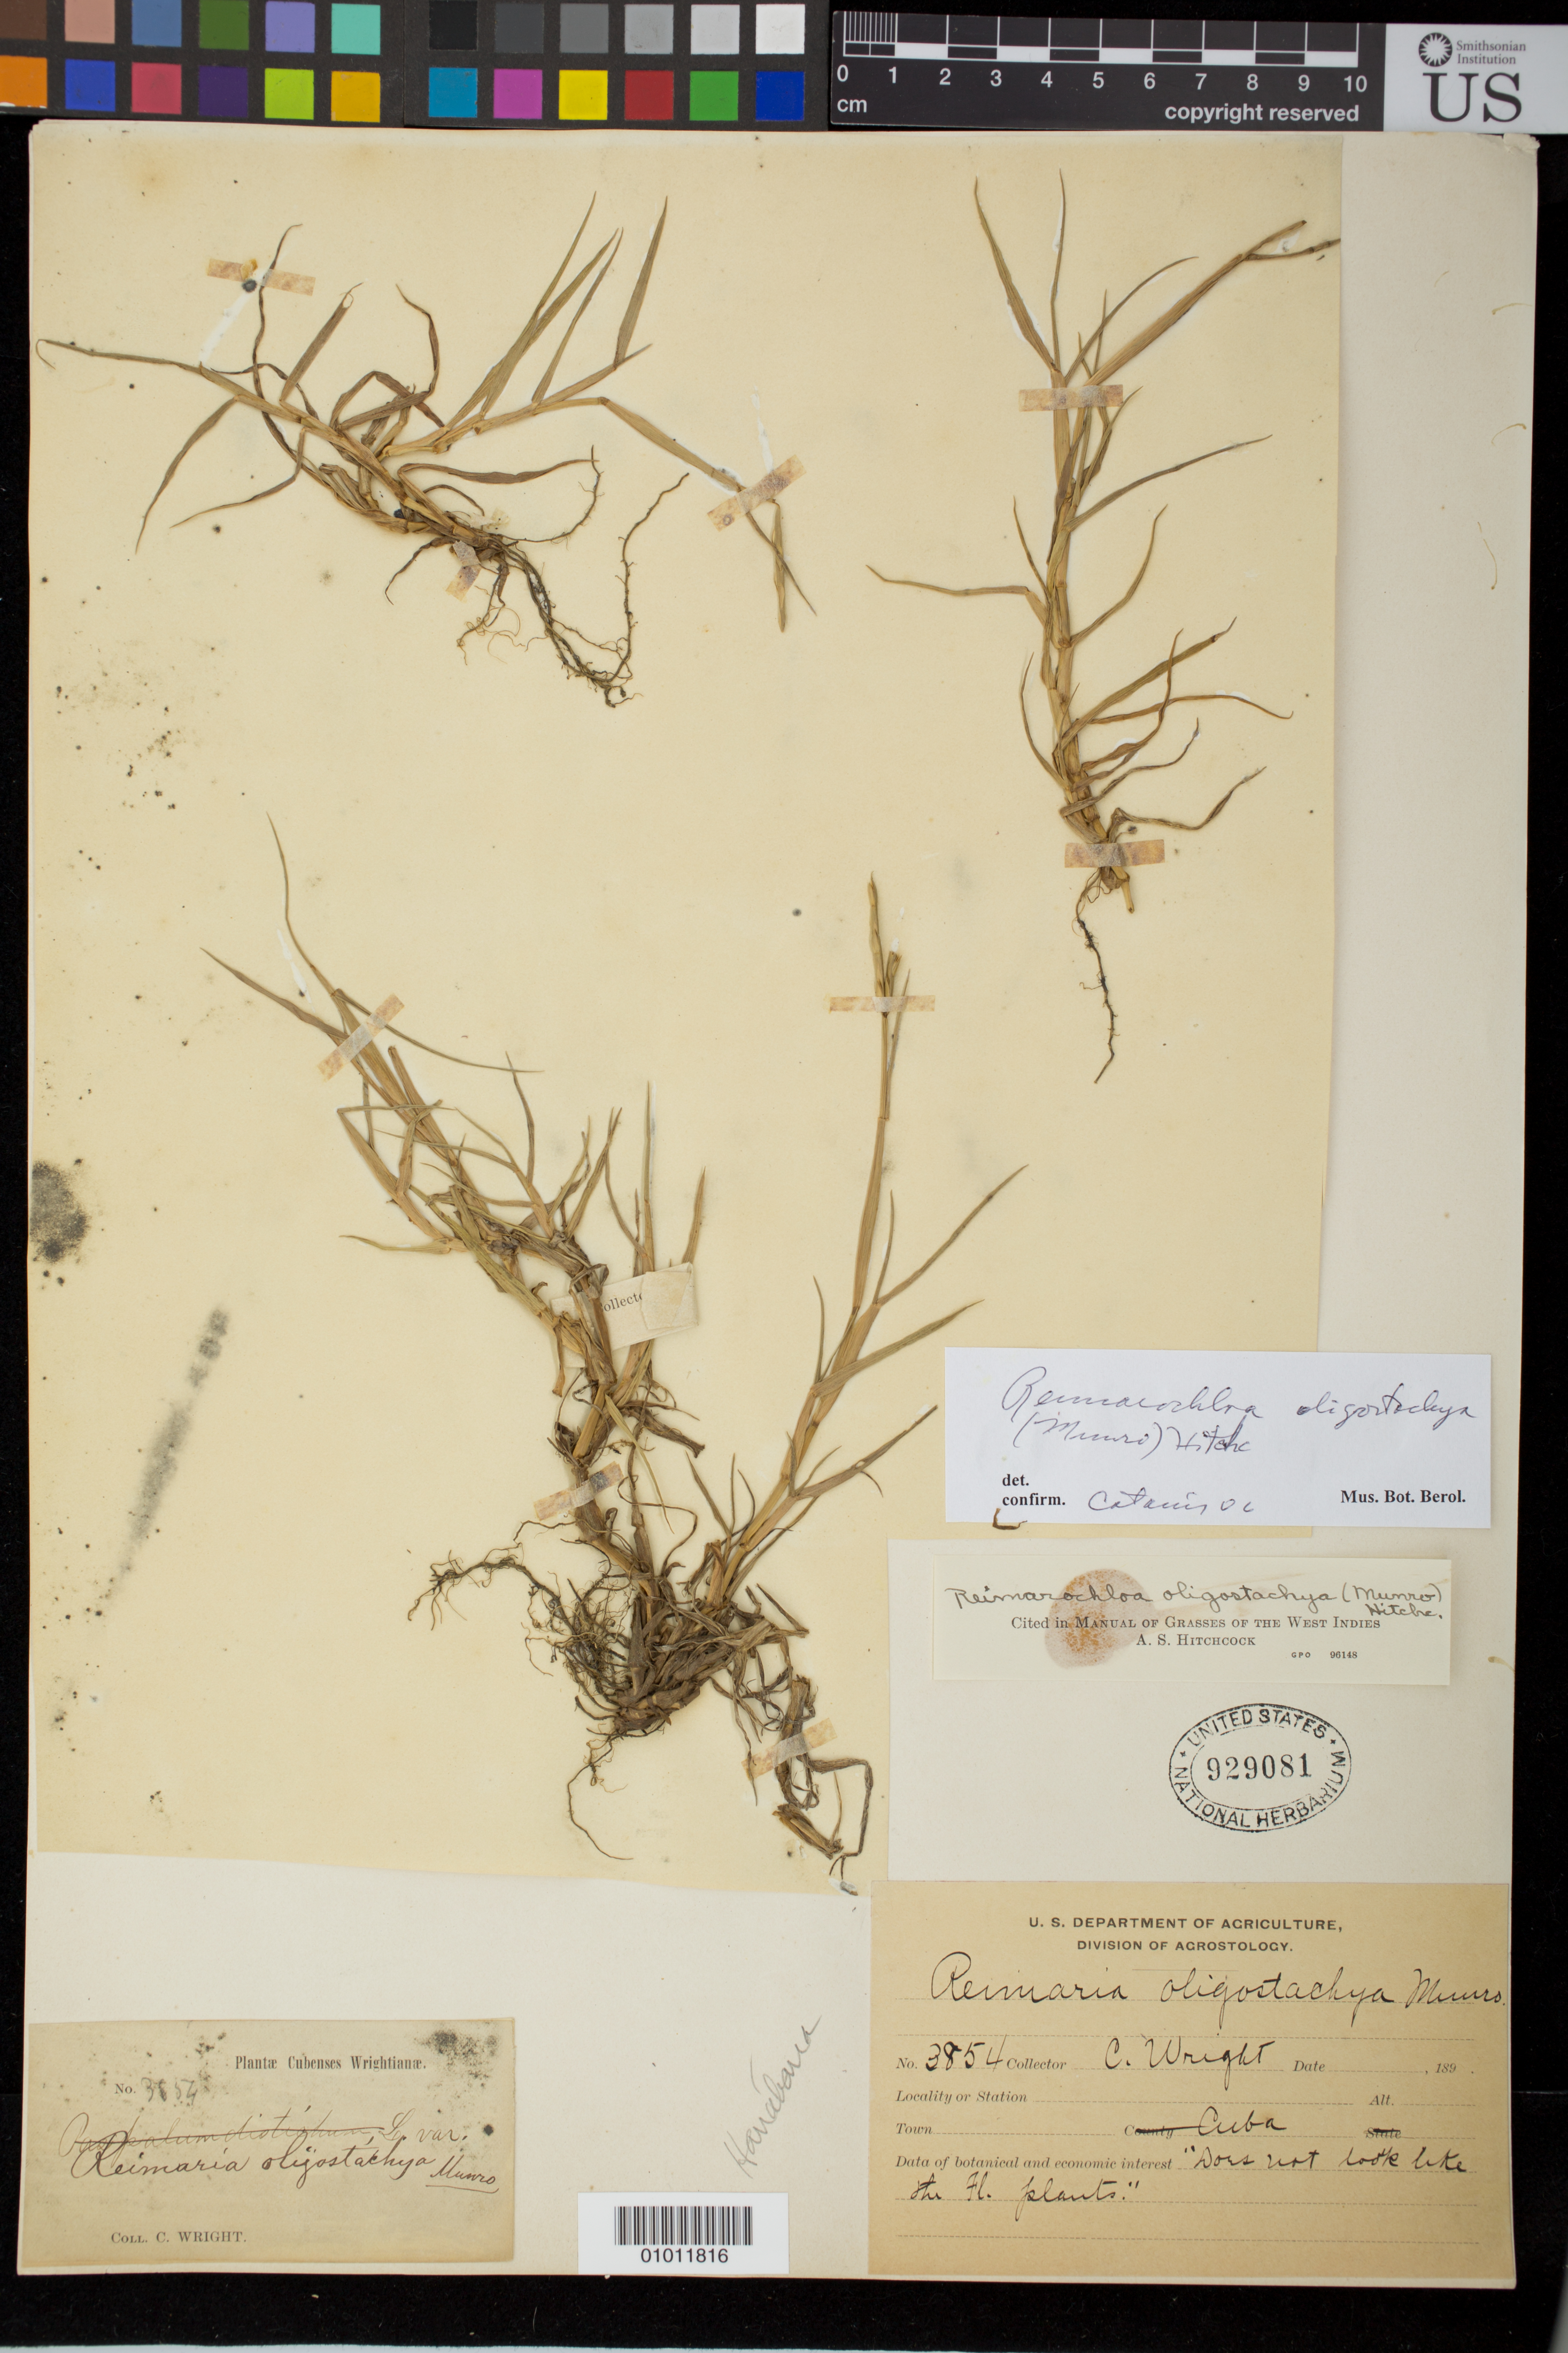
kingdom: Plantae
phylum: Tracheophyta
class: Liliopsida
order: Poales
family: Poaceae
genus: Reimaria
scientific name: Reimaria oligostachya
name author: Munro ex Benth.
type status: Syntype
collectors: C. Wright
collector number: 3854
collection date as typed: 1800 to 1899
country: Cuba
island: Cuba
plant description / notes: Wright 3854 is cited as a syntype of Reimaria oligostachya Munro ex Benth. but see Hitchcock 1908 (Contr. U.S. Natl. Herb. 12:199) who designates the other syntype (Curtiss 3566 from Florida) as the lectotype and indicates that Wright 3854 is apparently a mixed collection; some duplicates are Reimaria (Reimarochloa) oligostachya while others are Paspalum vaginatum.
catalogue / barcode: US 929081